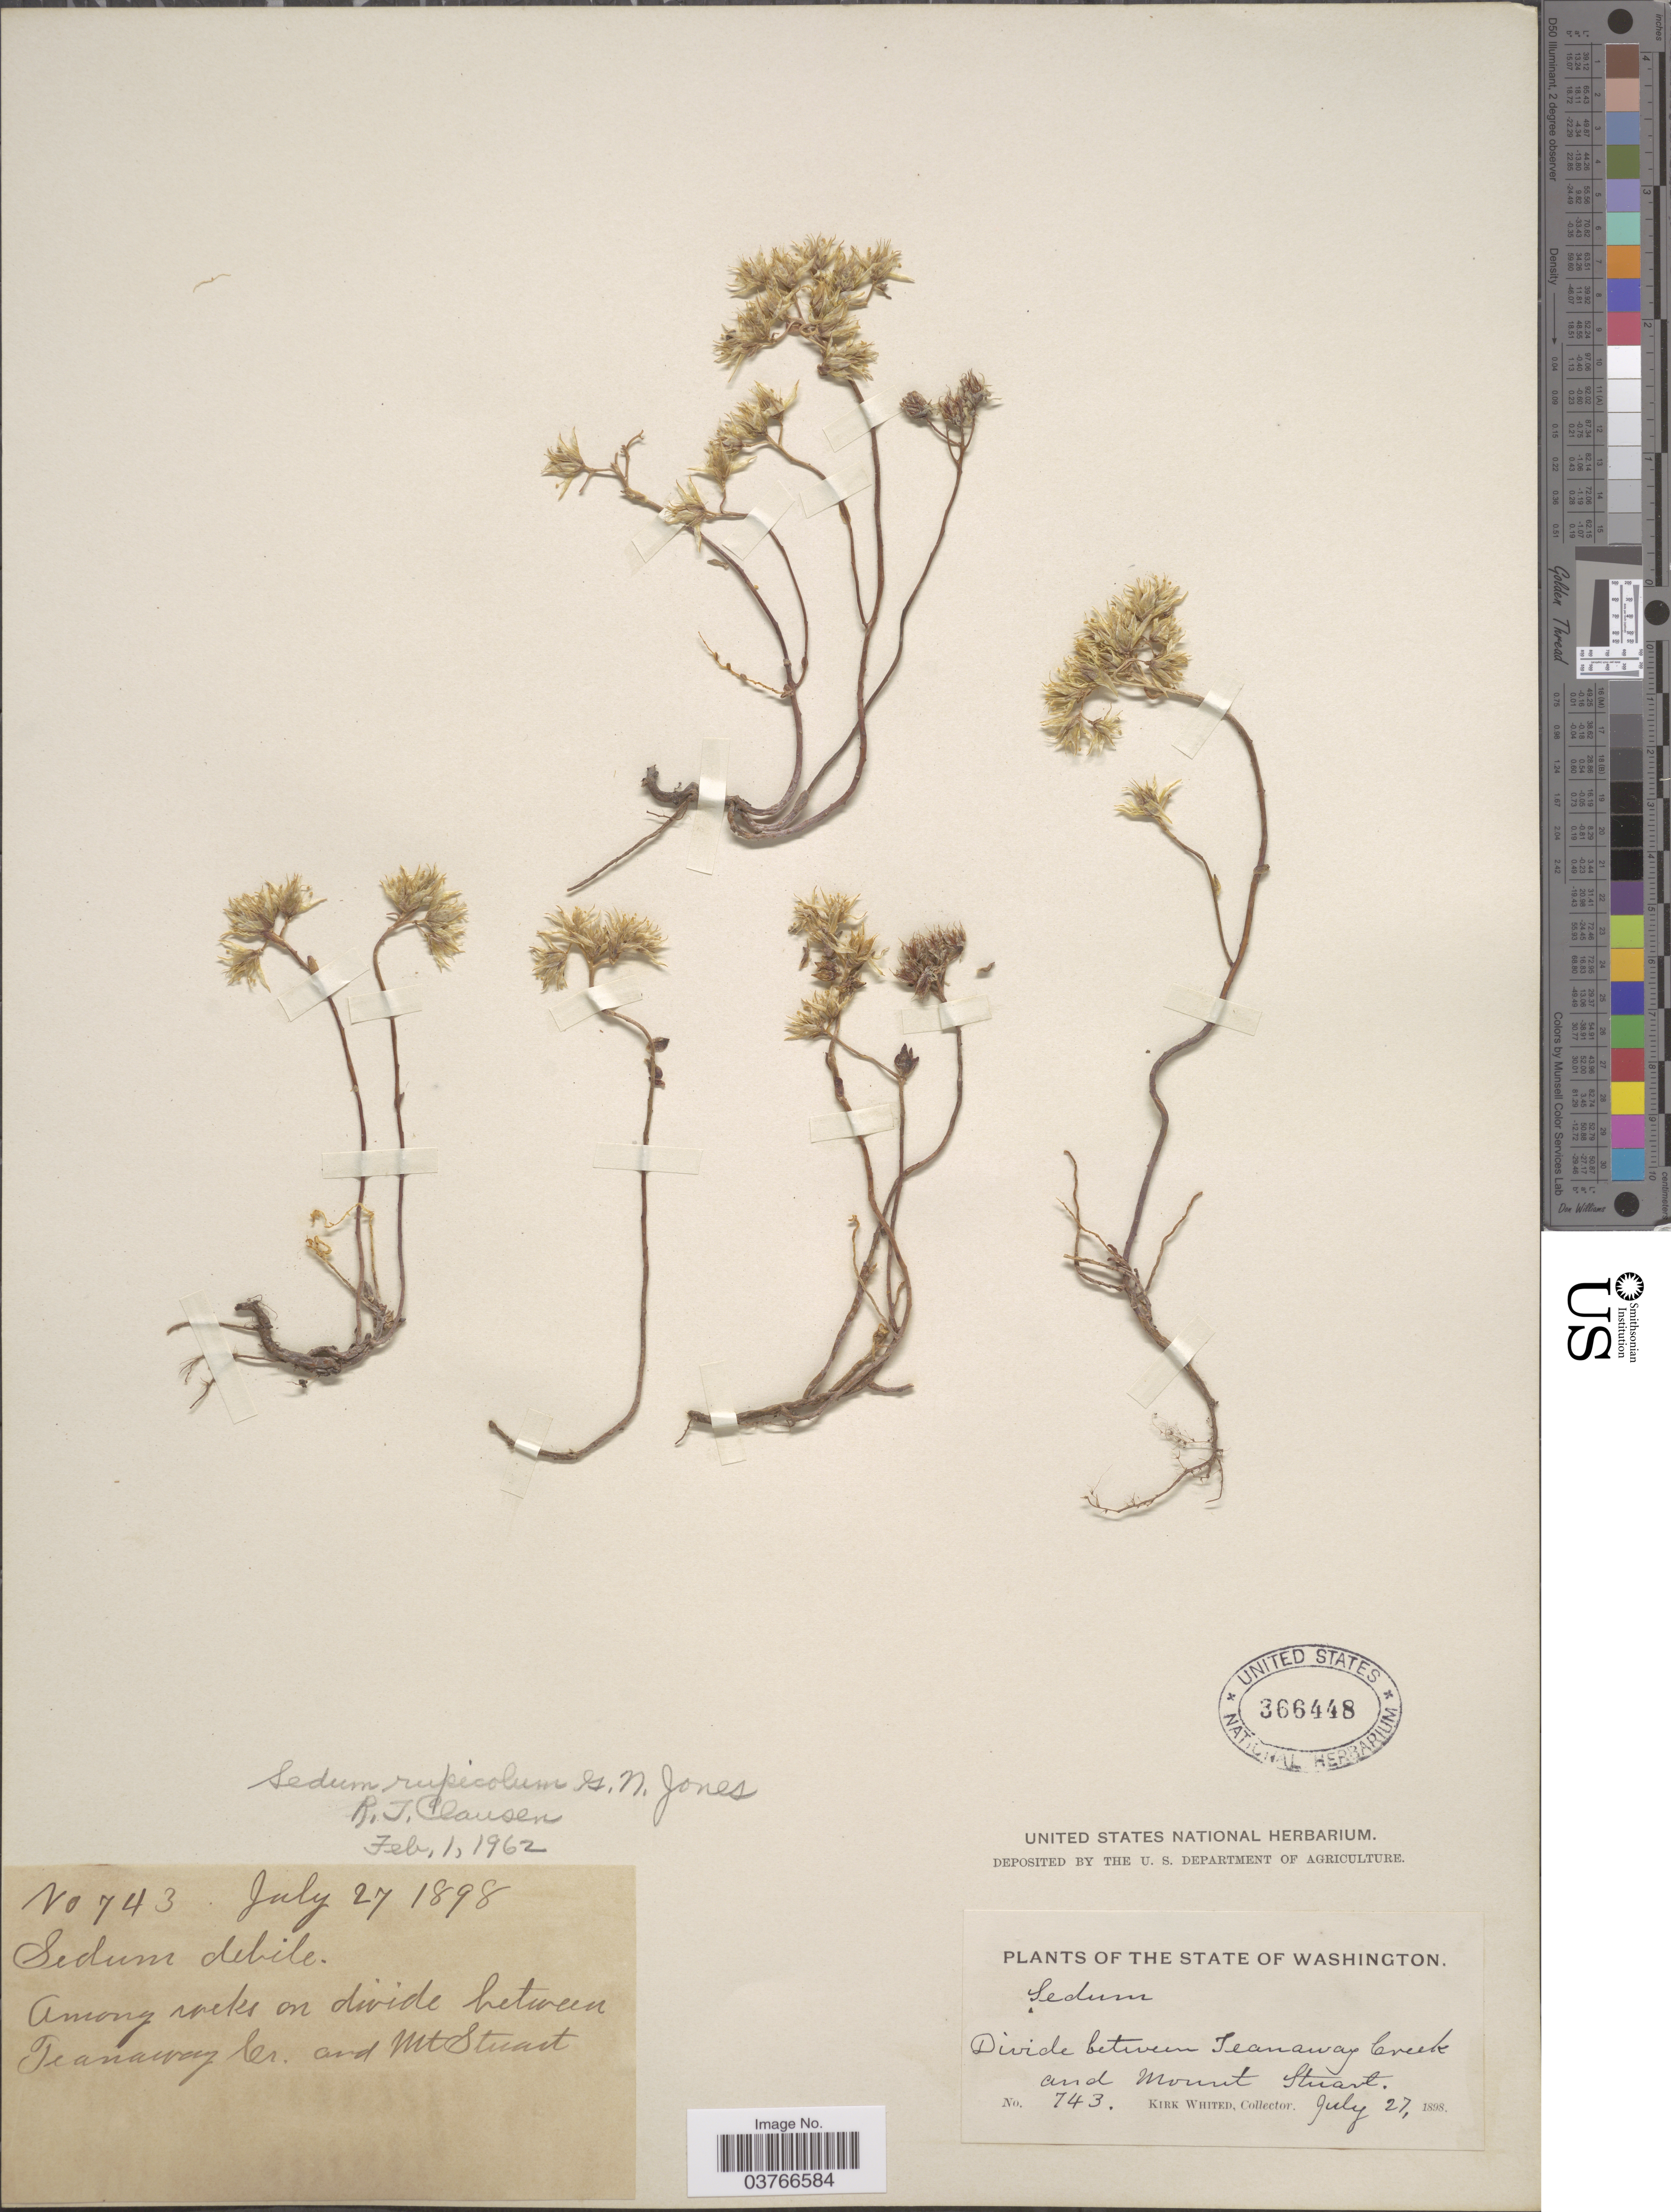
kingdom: Plantae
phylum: Tracheophyta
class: Magnoliopsida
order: Saxifragales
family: Crassulaceae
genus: Sedum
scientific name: Sedum rupicola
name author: G.N. Jones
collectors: K. Whited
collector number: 743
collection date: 1898-07-27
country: United States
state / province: Washington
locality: Divide between Teanaway Creek and Mount Stuart.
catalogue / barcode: US 366448